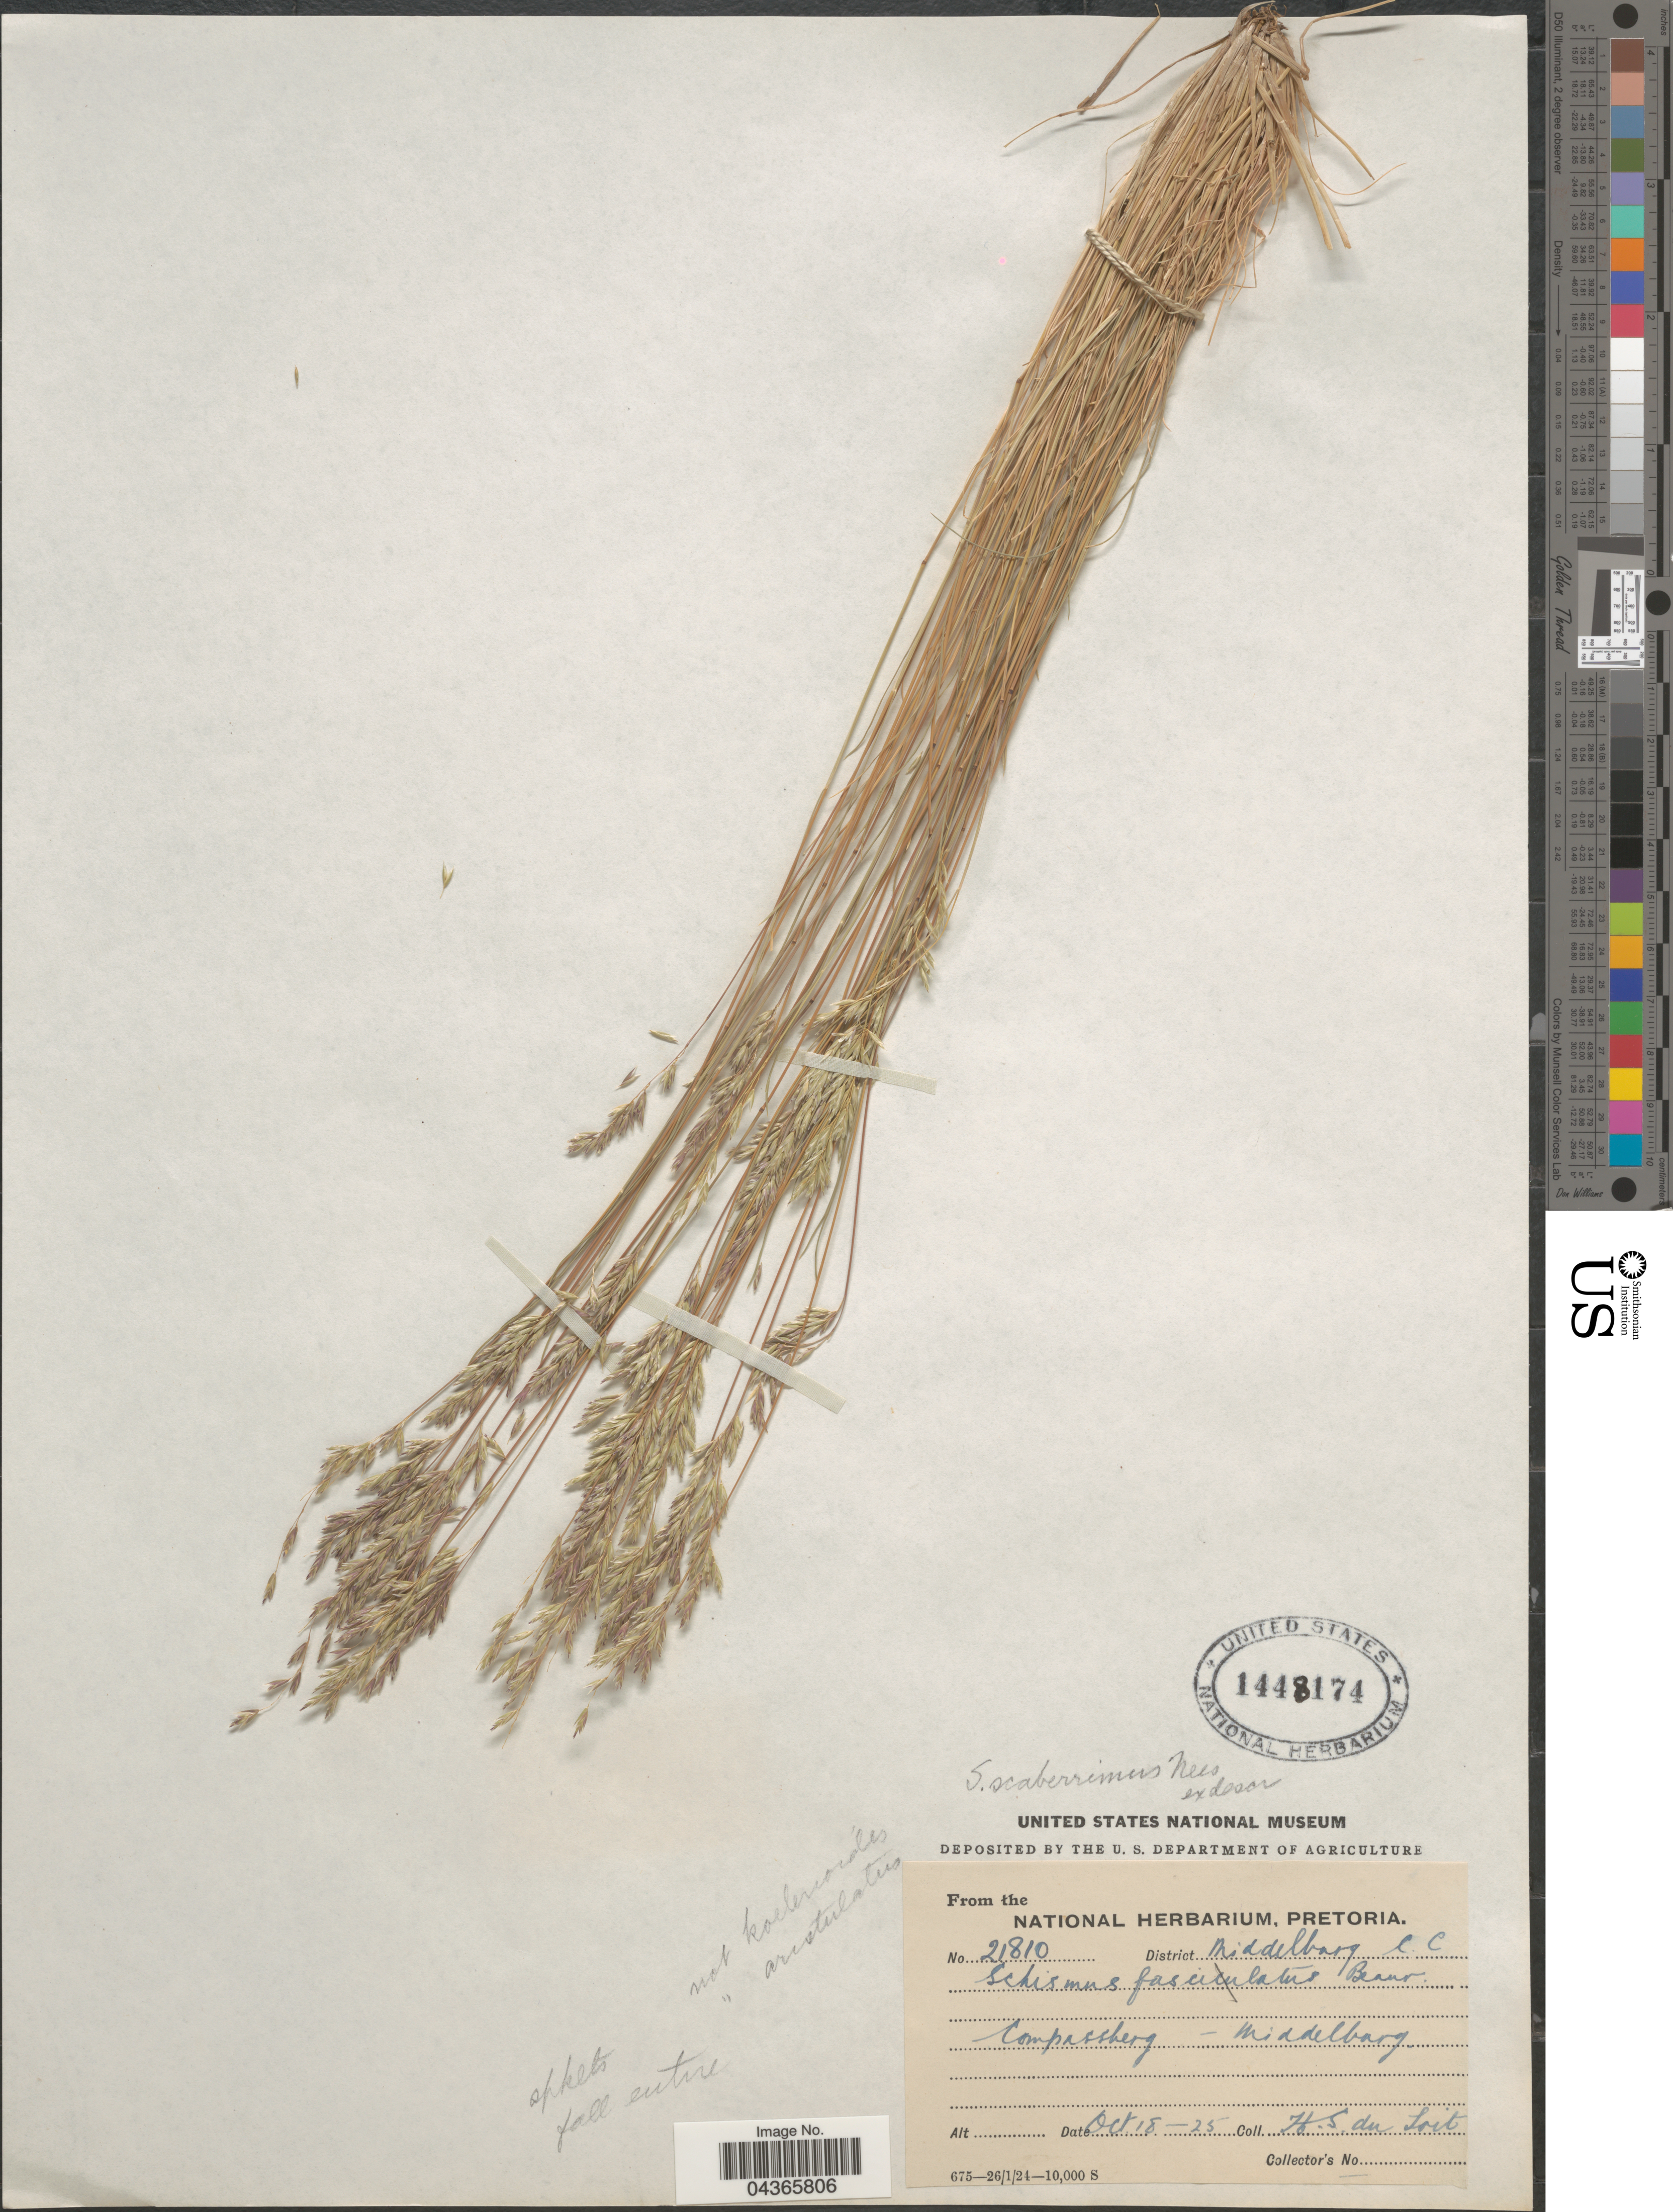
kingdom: Plantae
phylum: Tracheophyta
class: Liliopsida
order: Poales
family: Poaceae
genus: Schismus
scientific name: Schismus scaberrimus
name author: Nees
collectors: H. Du Loit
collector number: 21810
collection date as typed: Transcribed d/m/y: 18/10/25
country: South Africa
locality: District Middelburg C. C. Compassberg - Middelburg.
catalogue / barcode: US 1448174